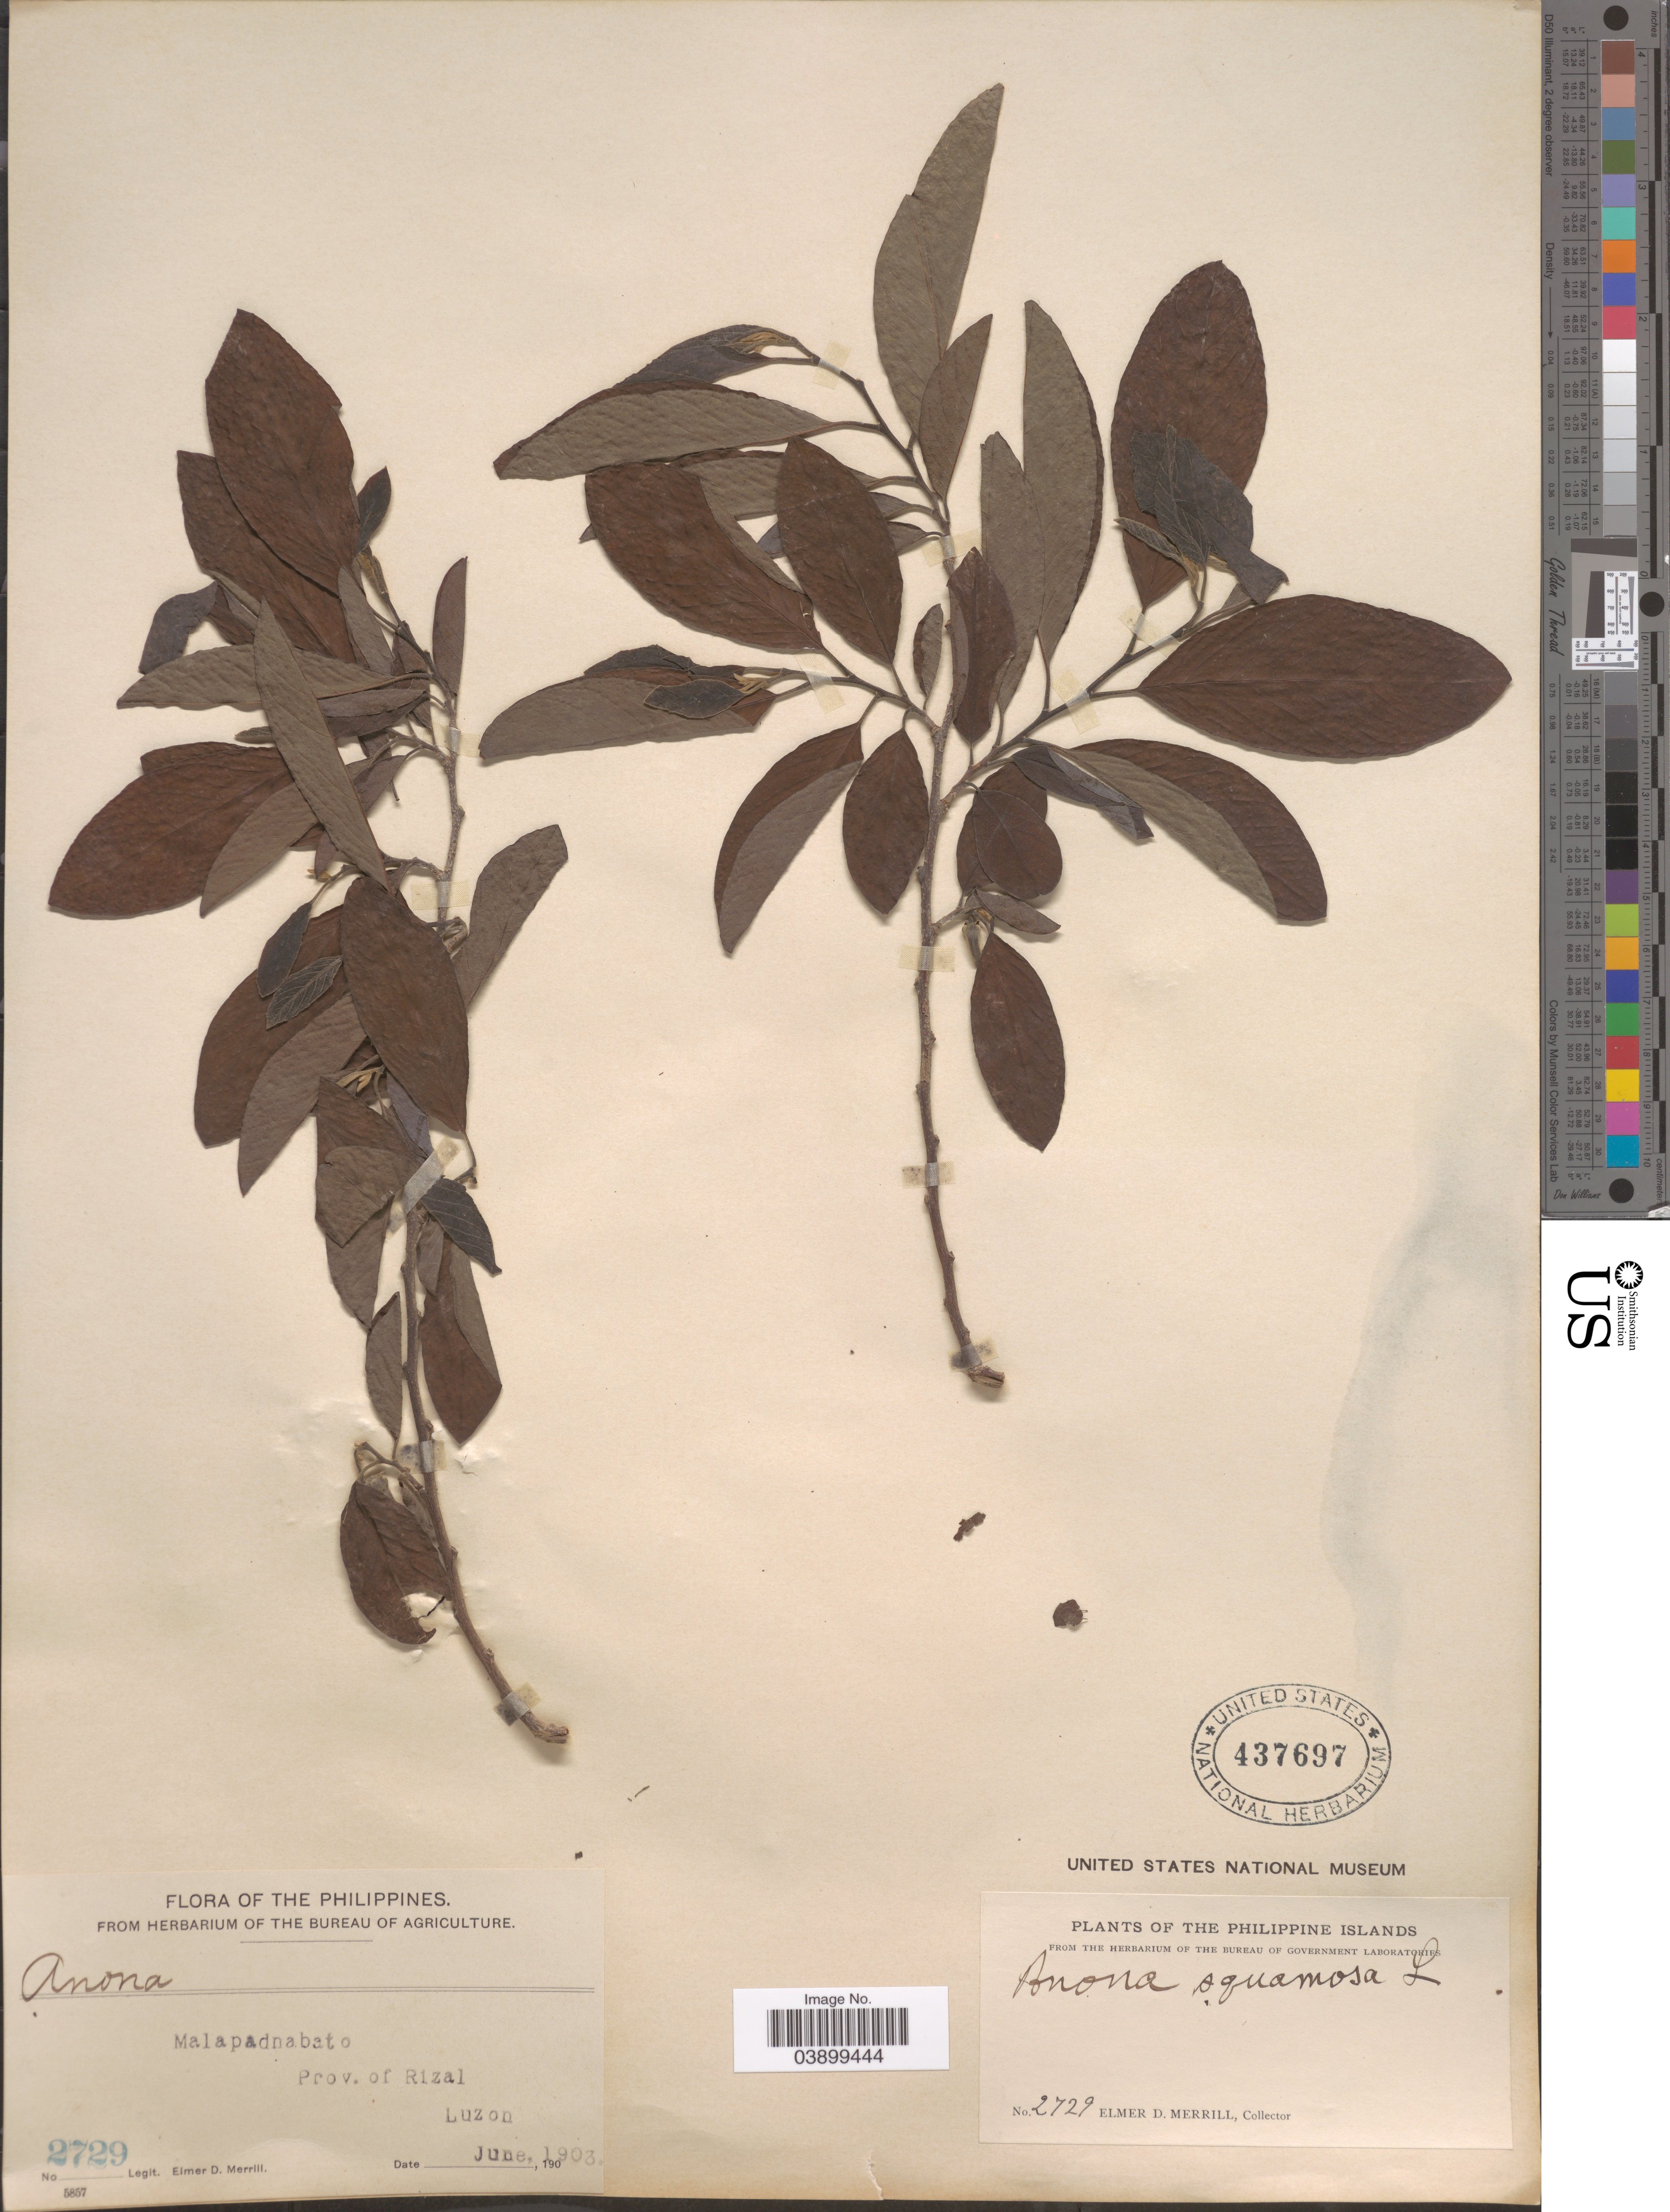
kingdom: Plantae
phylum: Tracheophyta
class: Magnoliopsida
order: Magnoliales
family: Annonaceae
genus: Annona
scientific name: Annona squamosa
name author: L.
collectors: E. D. Merrill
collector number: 2729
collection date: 1903-06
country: Philippines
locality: Philippine Islands. Malapadnabato. Prov. of Rizal. Luzon.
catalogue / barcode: US 437697